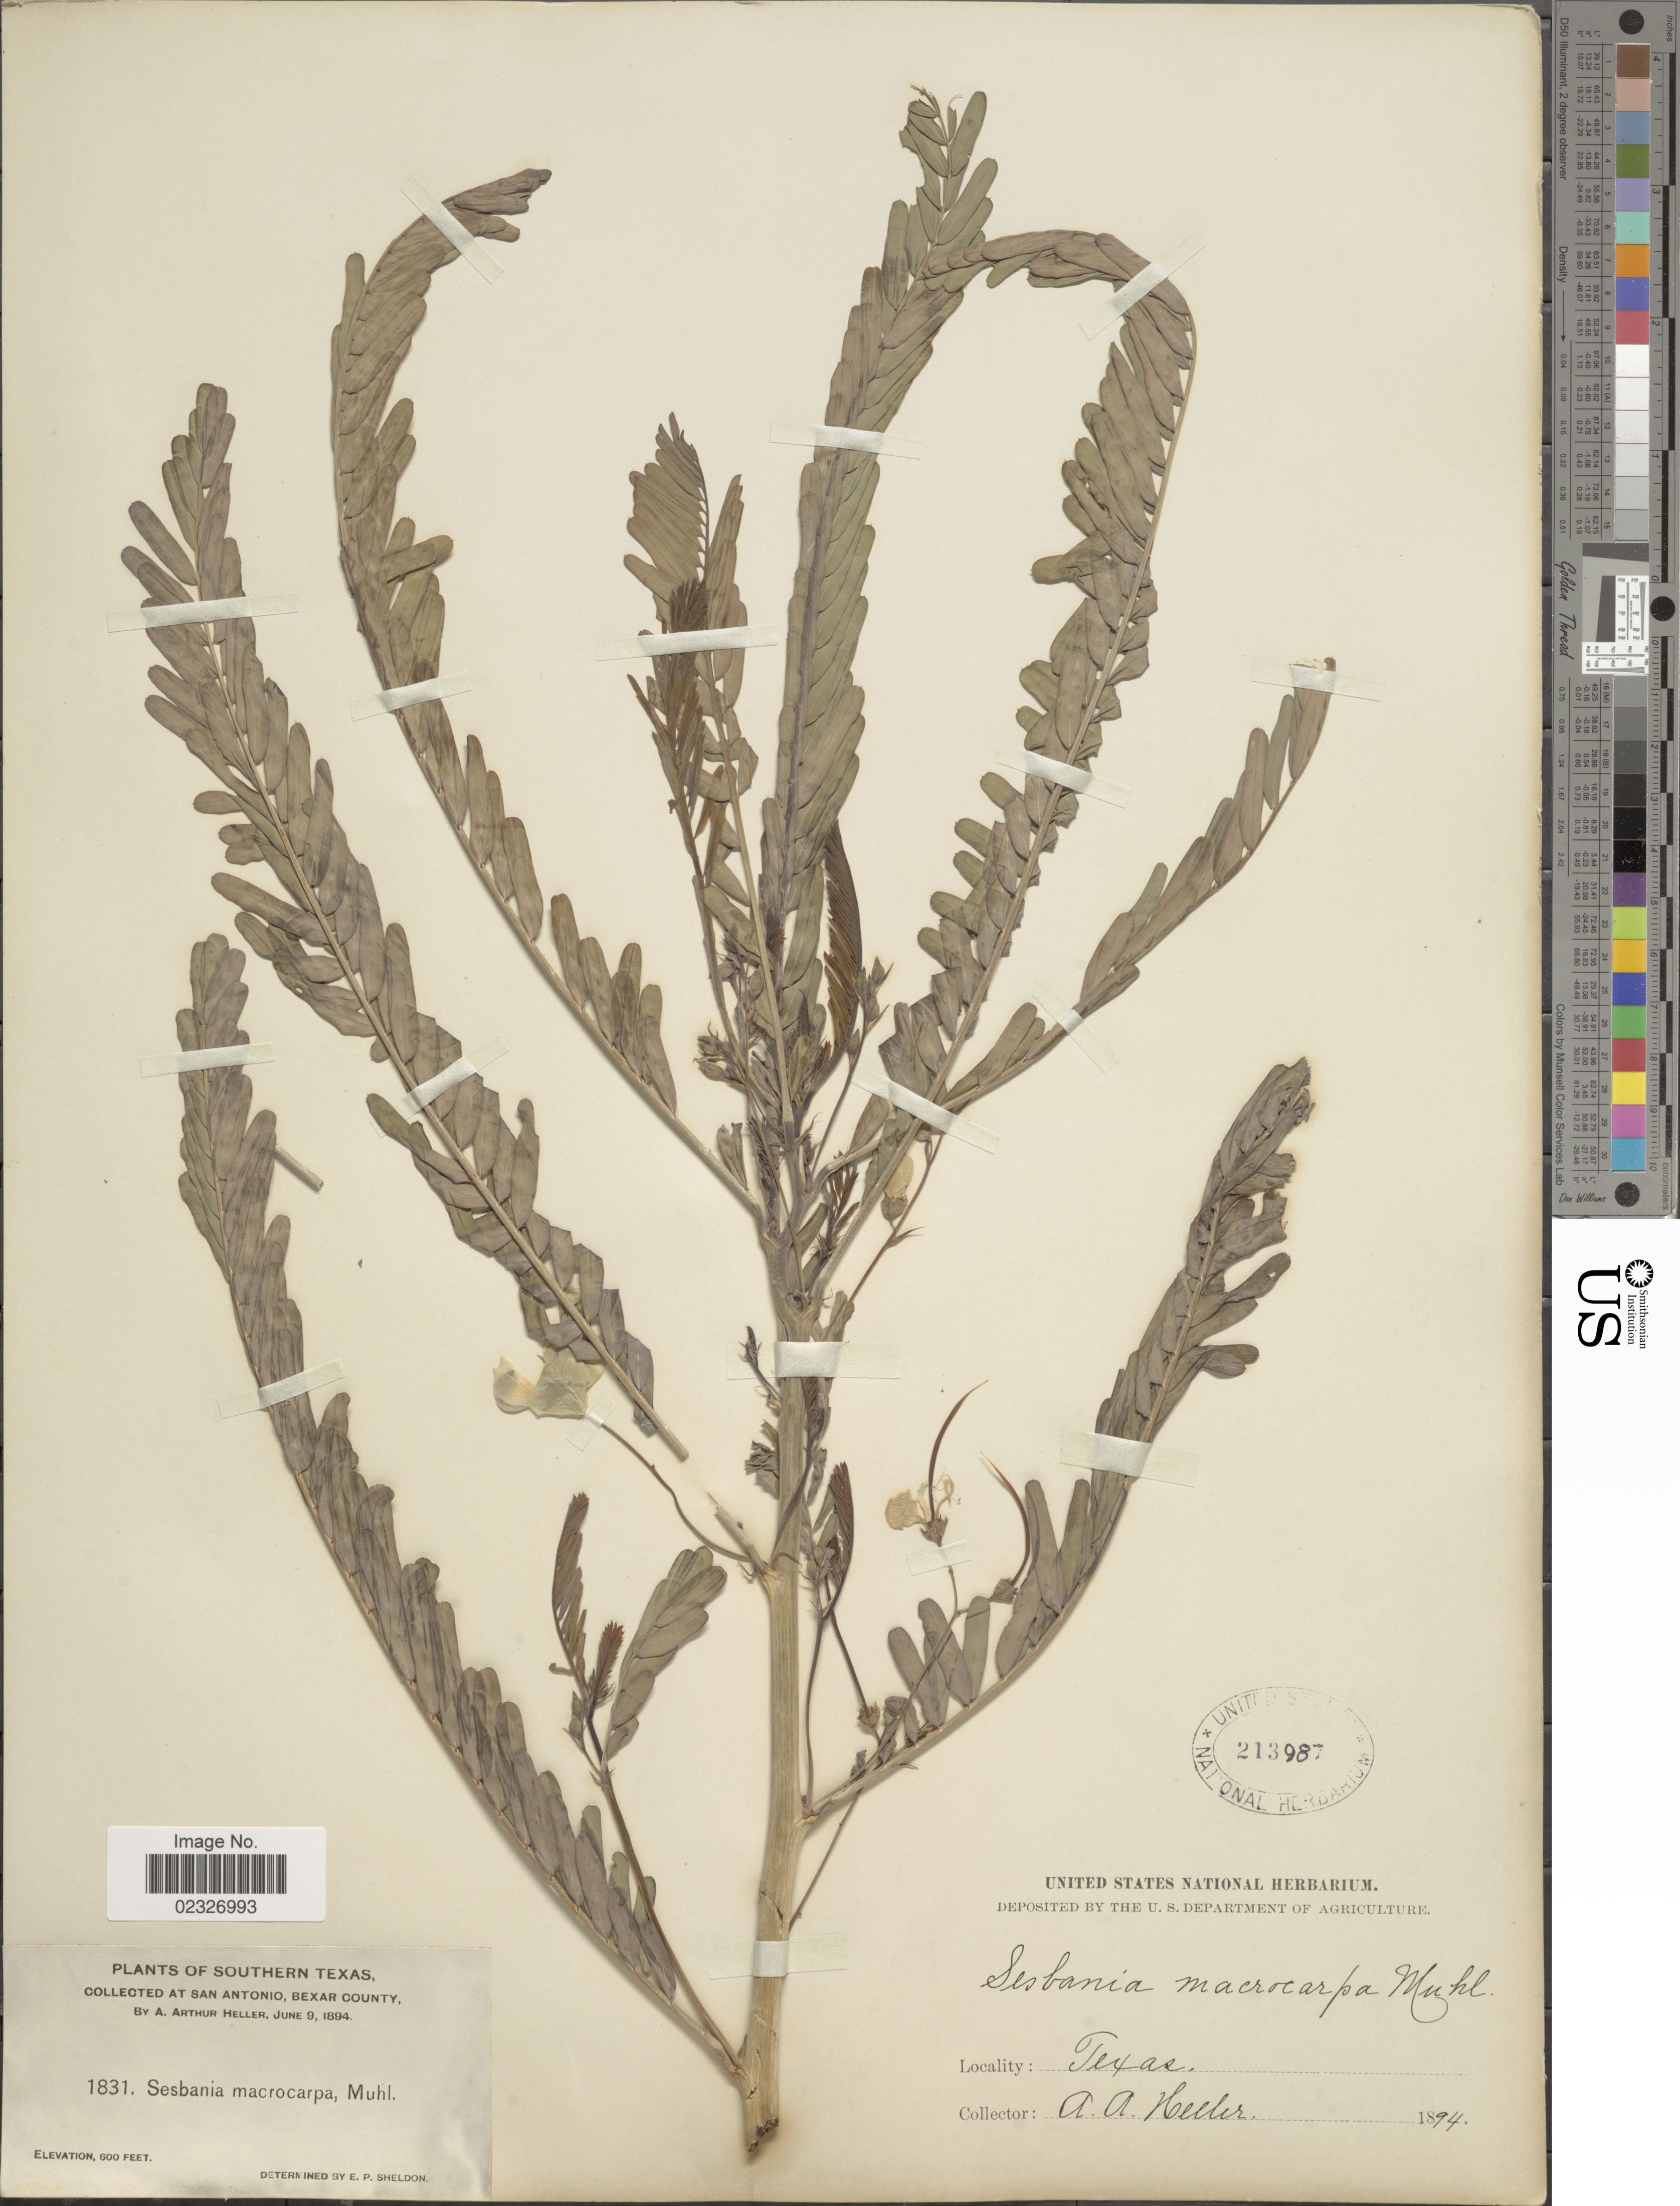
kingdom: Plantae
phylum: Tracheophyta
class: Magnoliopsida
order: Fabales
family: Fabaceae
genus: Sesbania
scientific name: Sesbania exaltata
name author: (Raf.) Cory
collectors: A. A. Heller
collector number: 1831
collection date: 1894-06-09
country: United States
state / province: Texas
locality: Southern Texas, San Antonio, Bexar County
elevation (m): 183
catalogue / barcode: US 213987